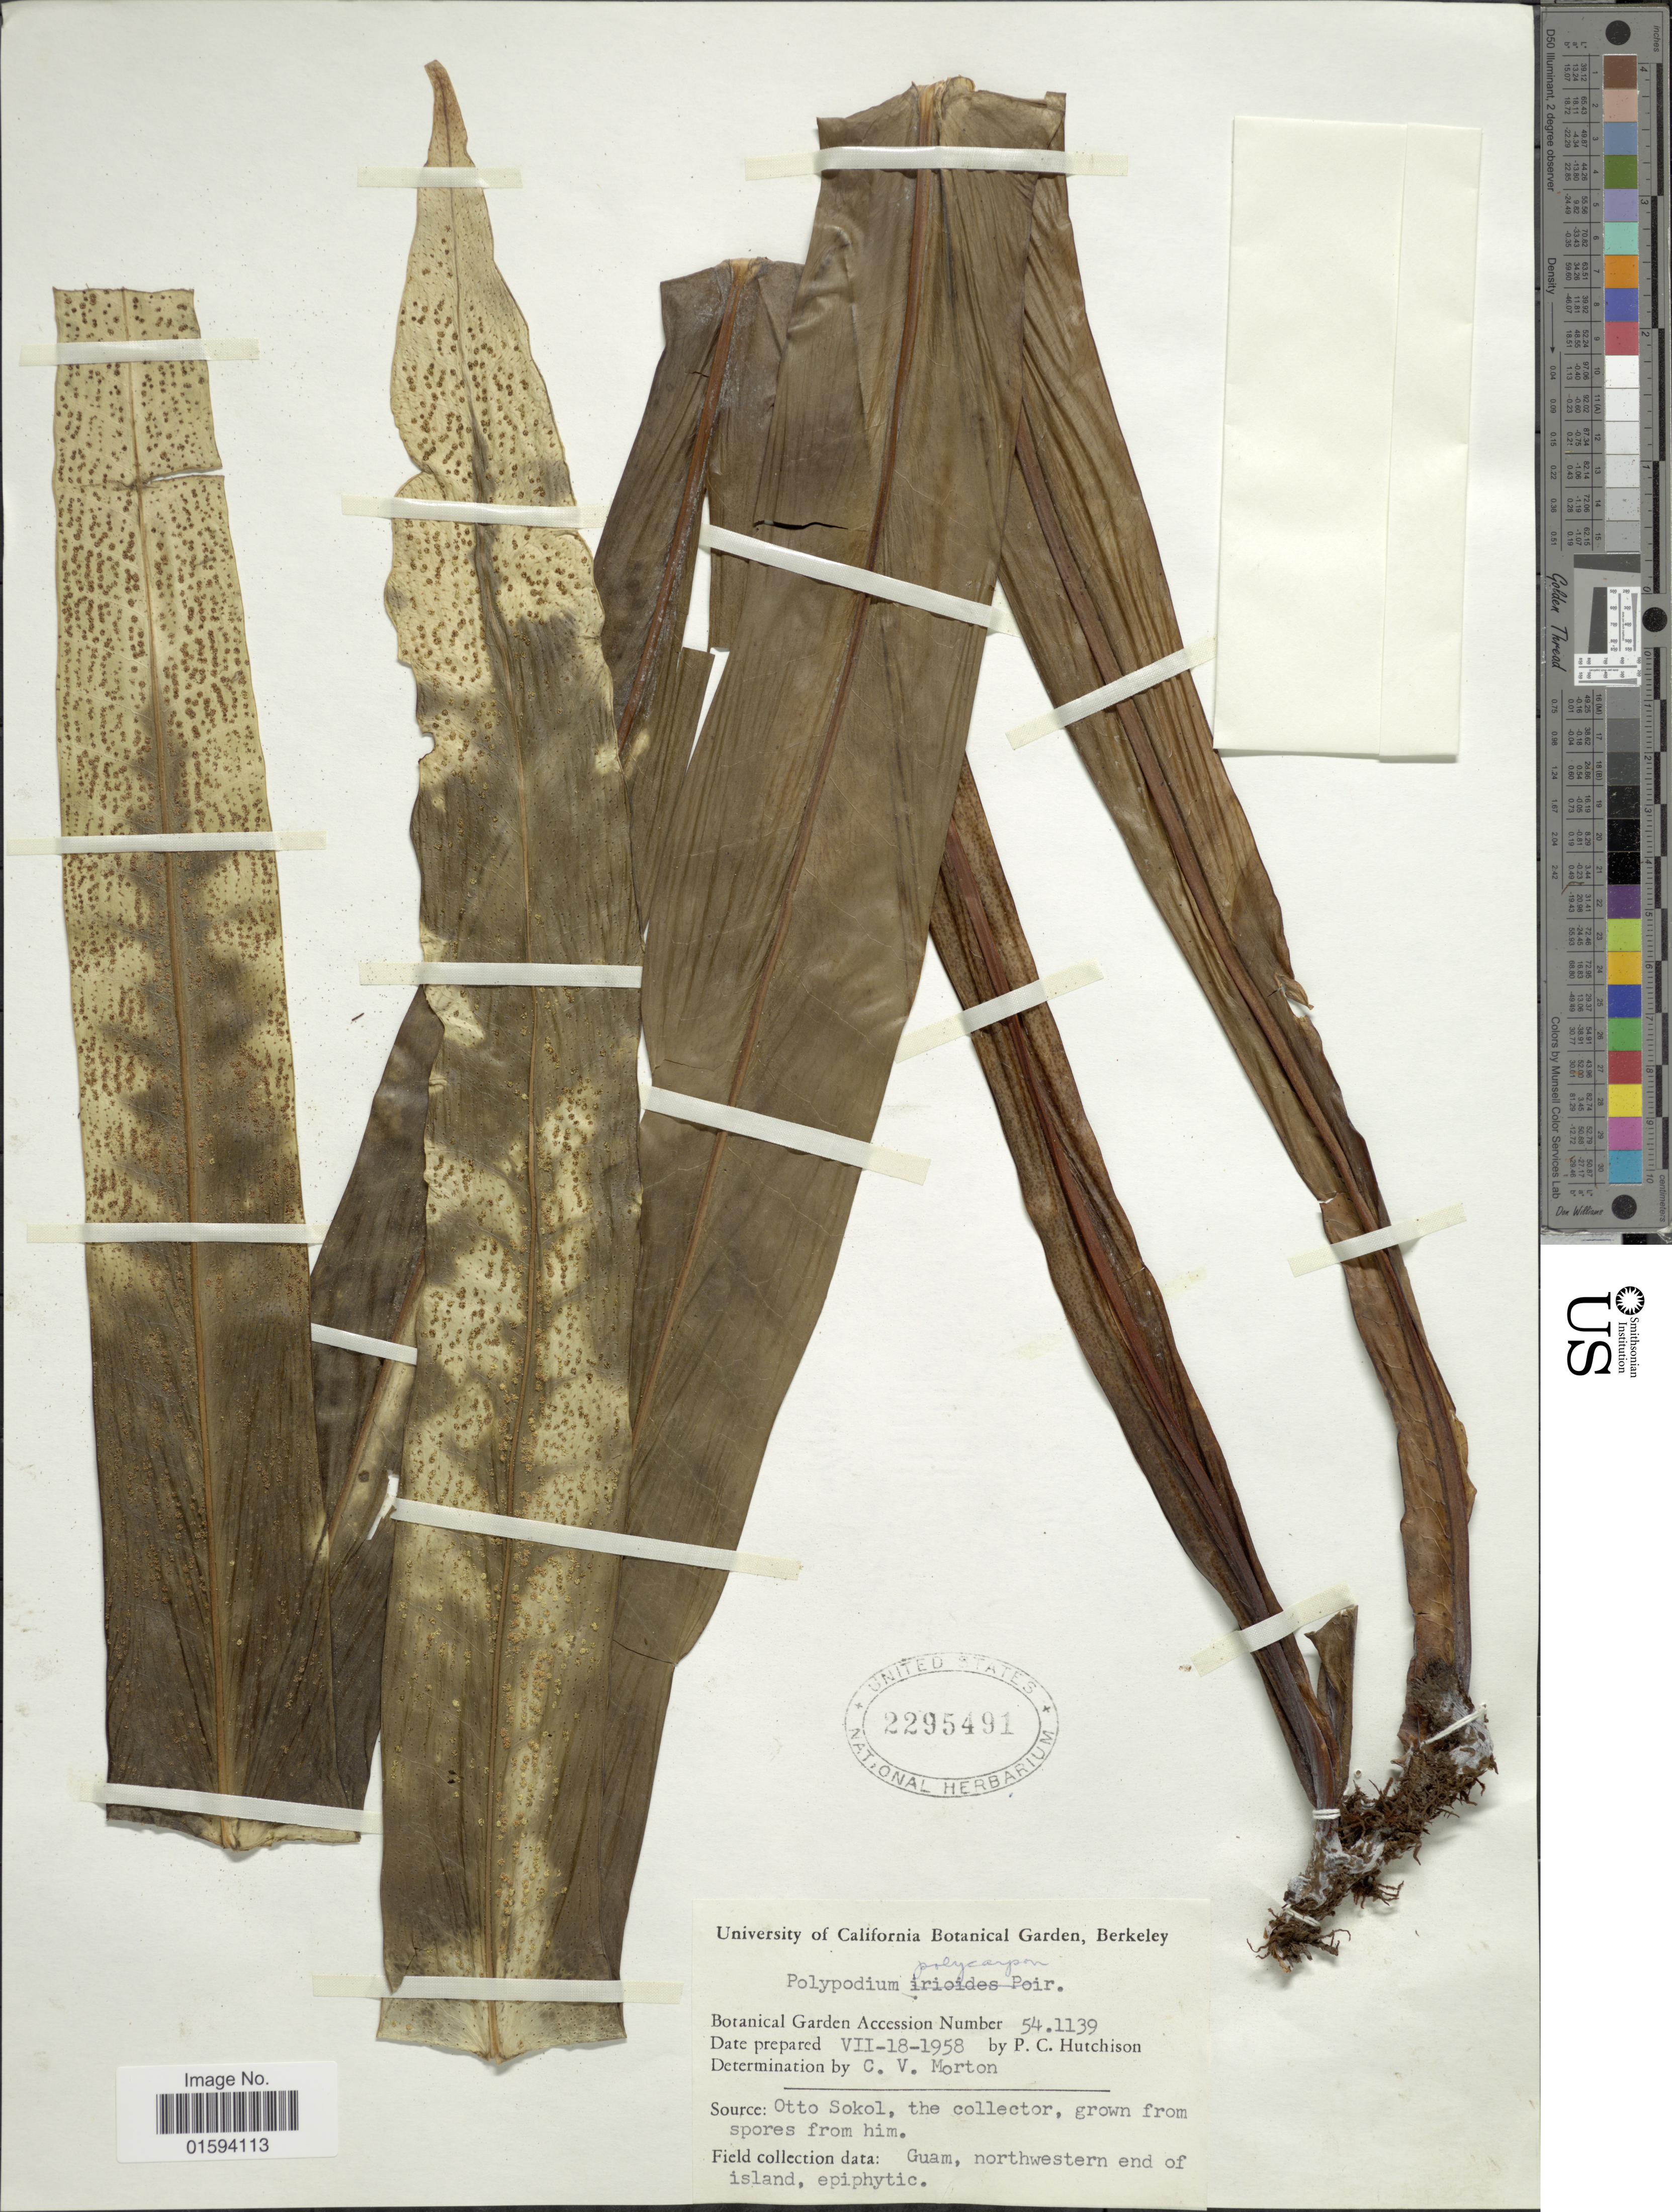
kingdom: Plantae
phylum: Tracheophyta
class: Polypodiopsida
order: Polypodiales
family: Polypodiaceae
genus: Polypodium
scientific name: Polypodium polycarpon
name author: Cav. ex Sw.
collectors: P. C. Hutchison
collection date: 1958-07-18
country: United States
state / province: California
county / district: Alameda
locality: University of California Botanical Garden, Berkeley, Botanical Garden Accession Number 54.1139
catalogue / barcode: US 2295491